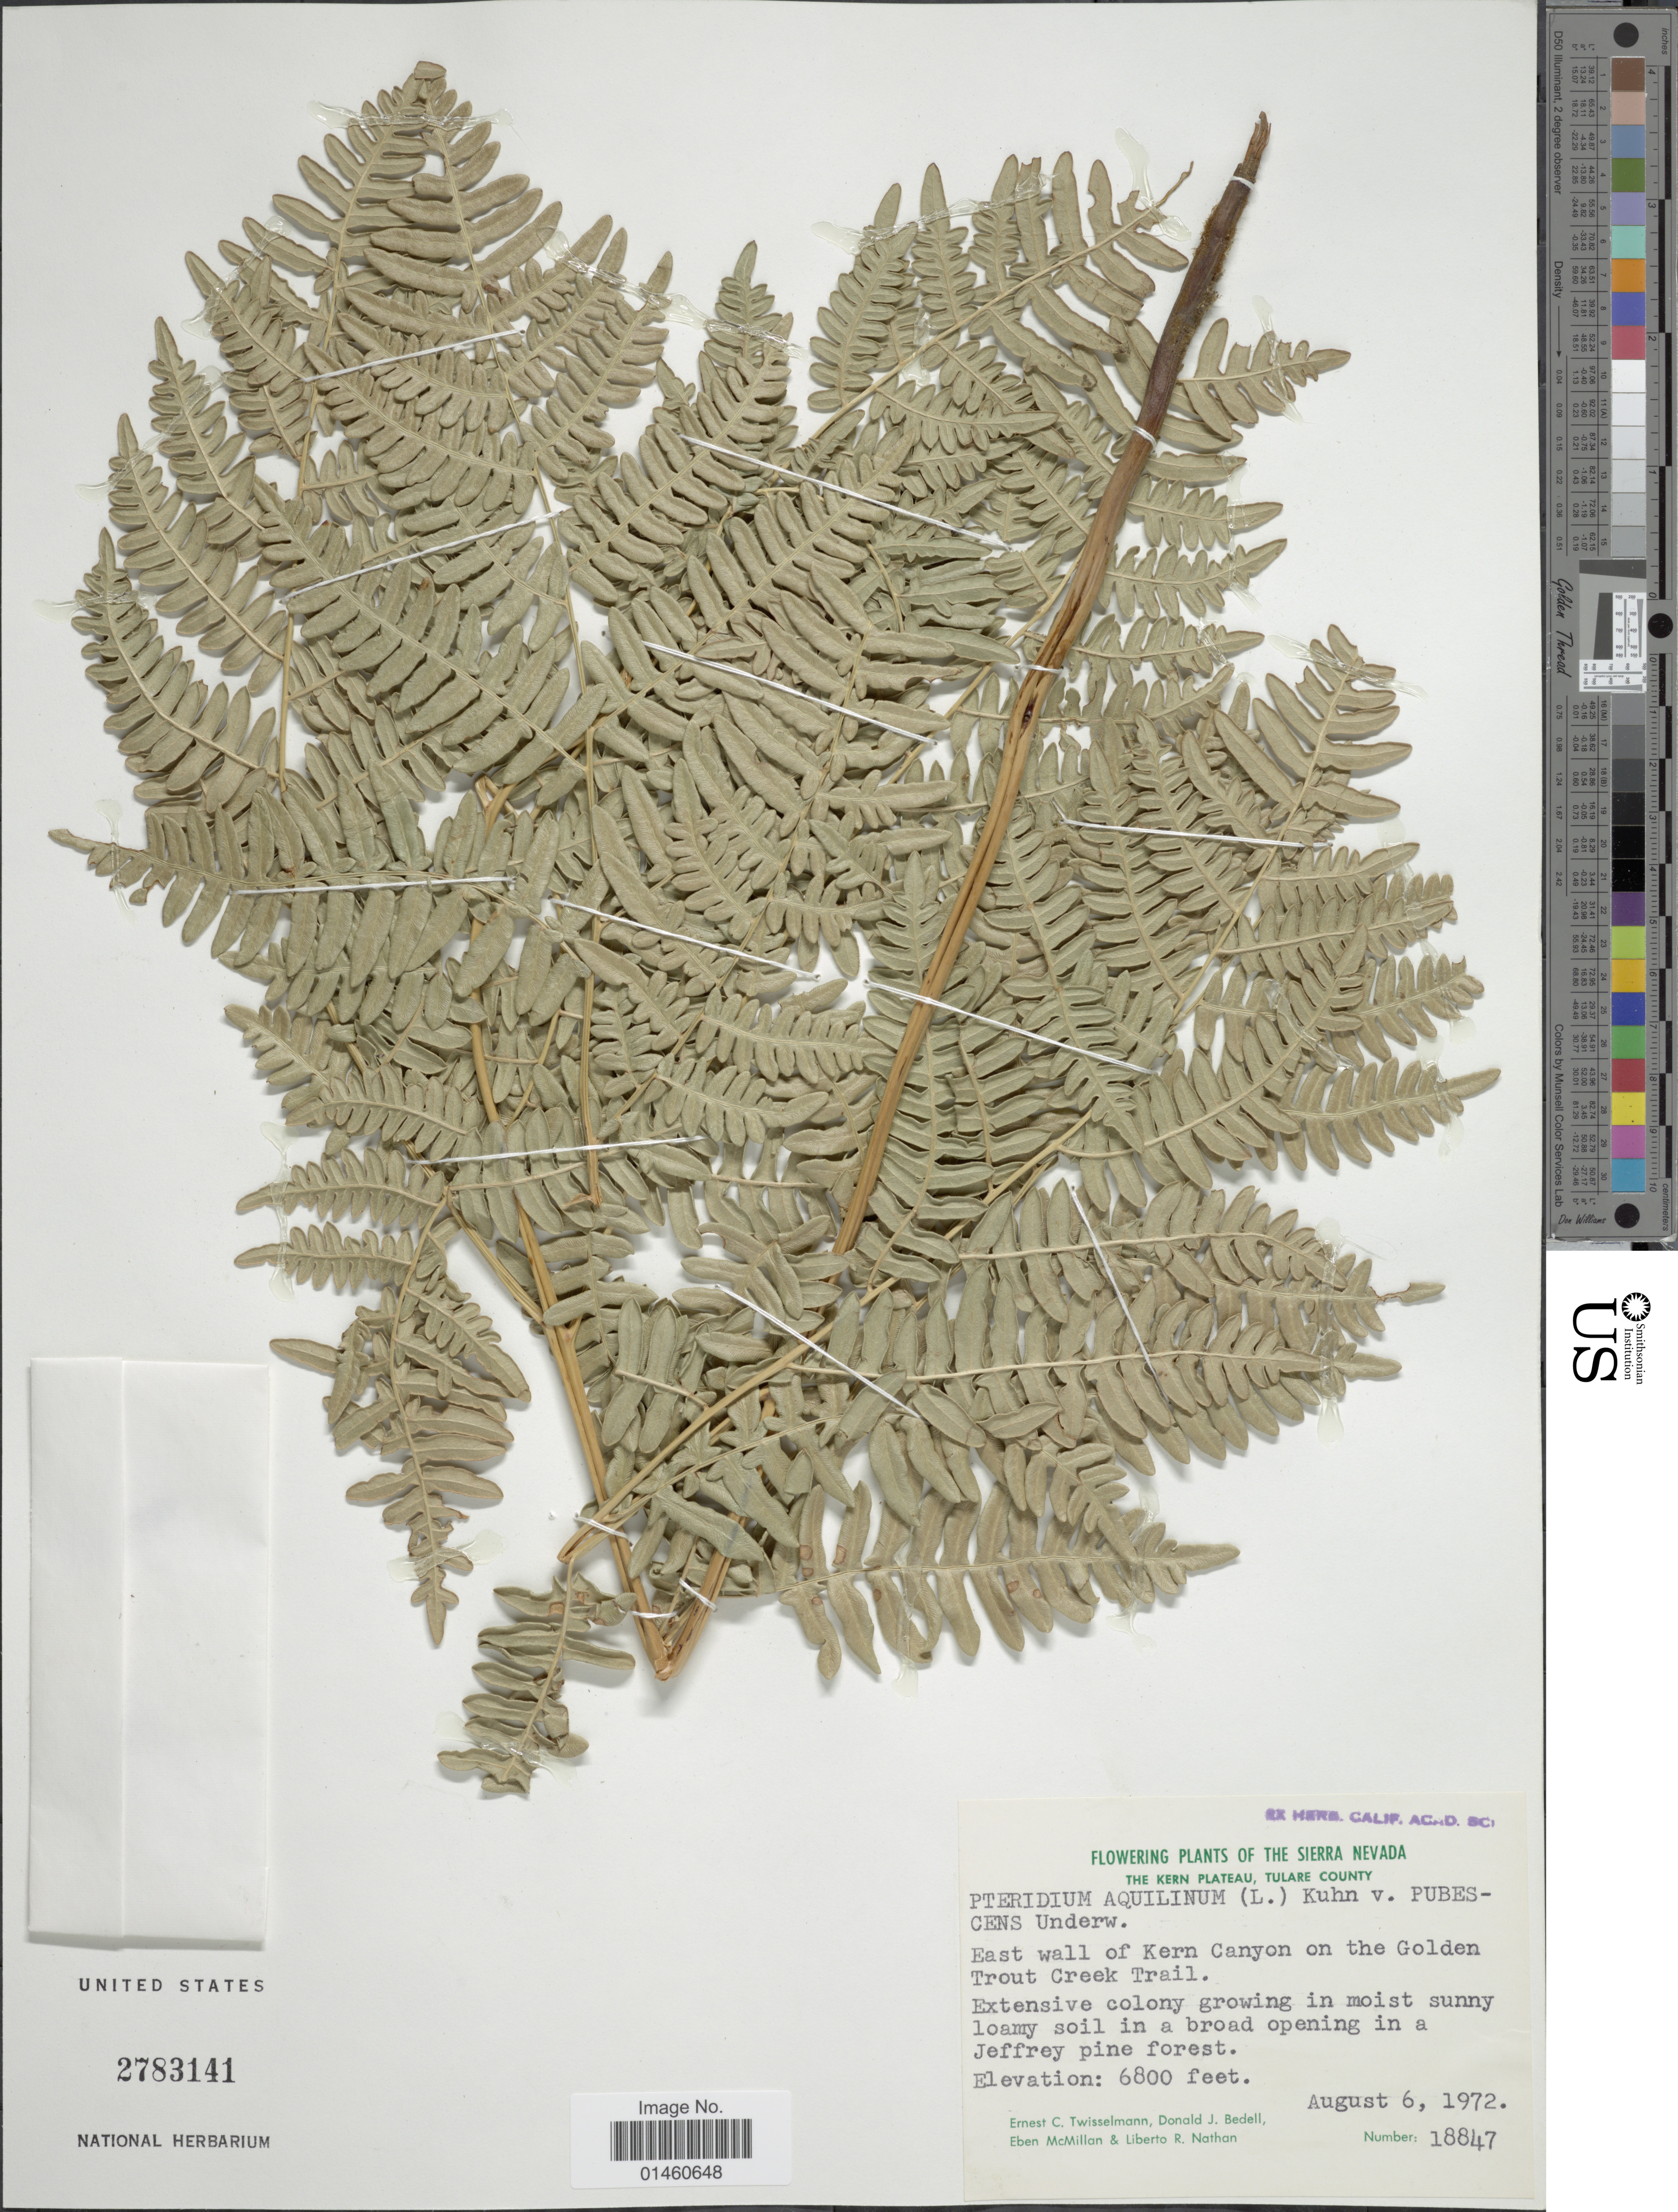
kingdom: Plantae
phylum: Tracheophyta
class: Polypodiopsida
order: Polypodiales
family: Dennstaedtiaceae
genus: Pteridium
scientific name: Pteridium pubescens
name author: (Underw.) Christenh.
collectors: E. Twisselmann, D. Bedell, E. McMillan & L. Nathan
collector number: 18847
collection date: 1972-08-06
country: United States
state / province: California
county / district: Tulare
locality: Sierra Nevada, The Kern Plateau, Tulare County. East wall of Kern Canyon on the Golden Trout Creek Trail.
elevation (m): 2073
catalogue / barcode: US 2783141